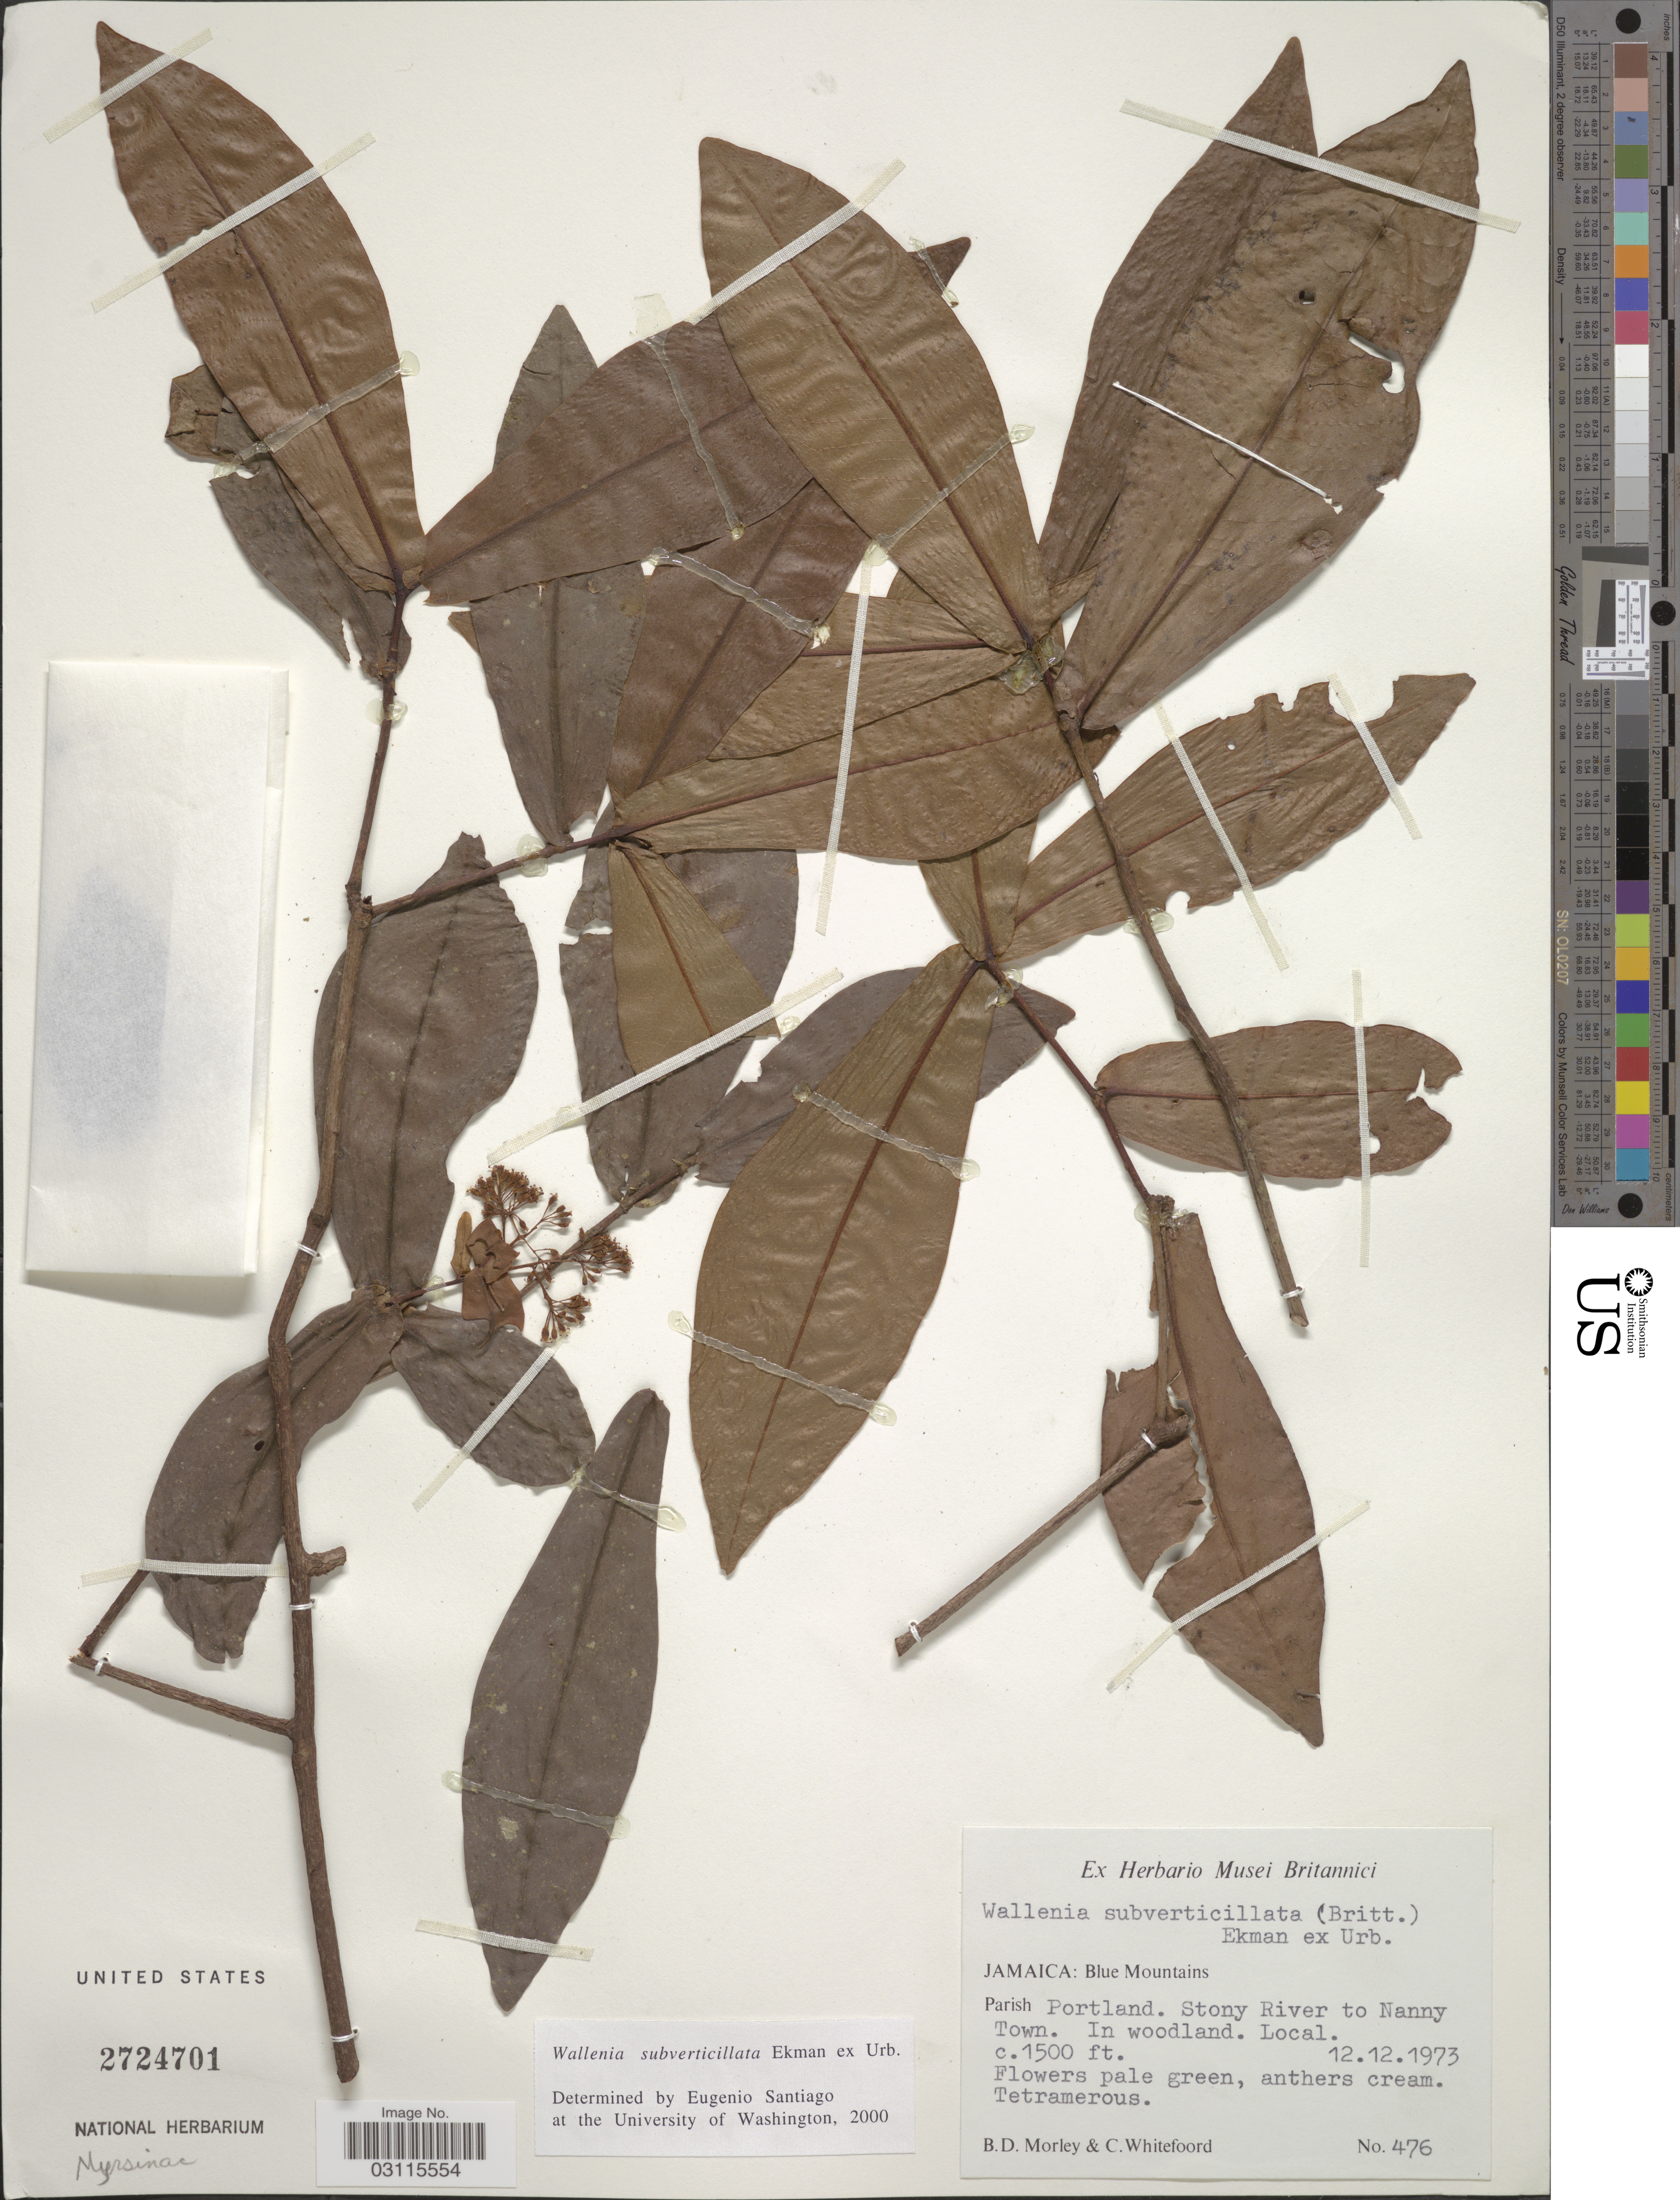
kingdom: Plantae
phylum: Tracheophyta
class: Magnoliopsida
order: Ericales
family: Primulaceae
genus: Wallenia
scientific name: Wallenia subverticillata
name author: (Britton) Ekman ex Urb.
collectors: B. D. Morley & C. Whitefoord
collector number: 476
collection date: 1973-12-12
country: Jamaica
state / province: Portland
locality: Blue Mountains. Parish Portland. Stony River to Nanny Town.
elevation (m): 457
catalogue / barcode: US 2724701